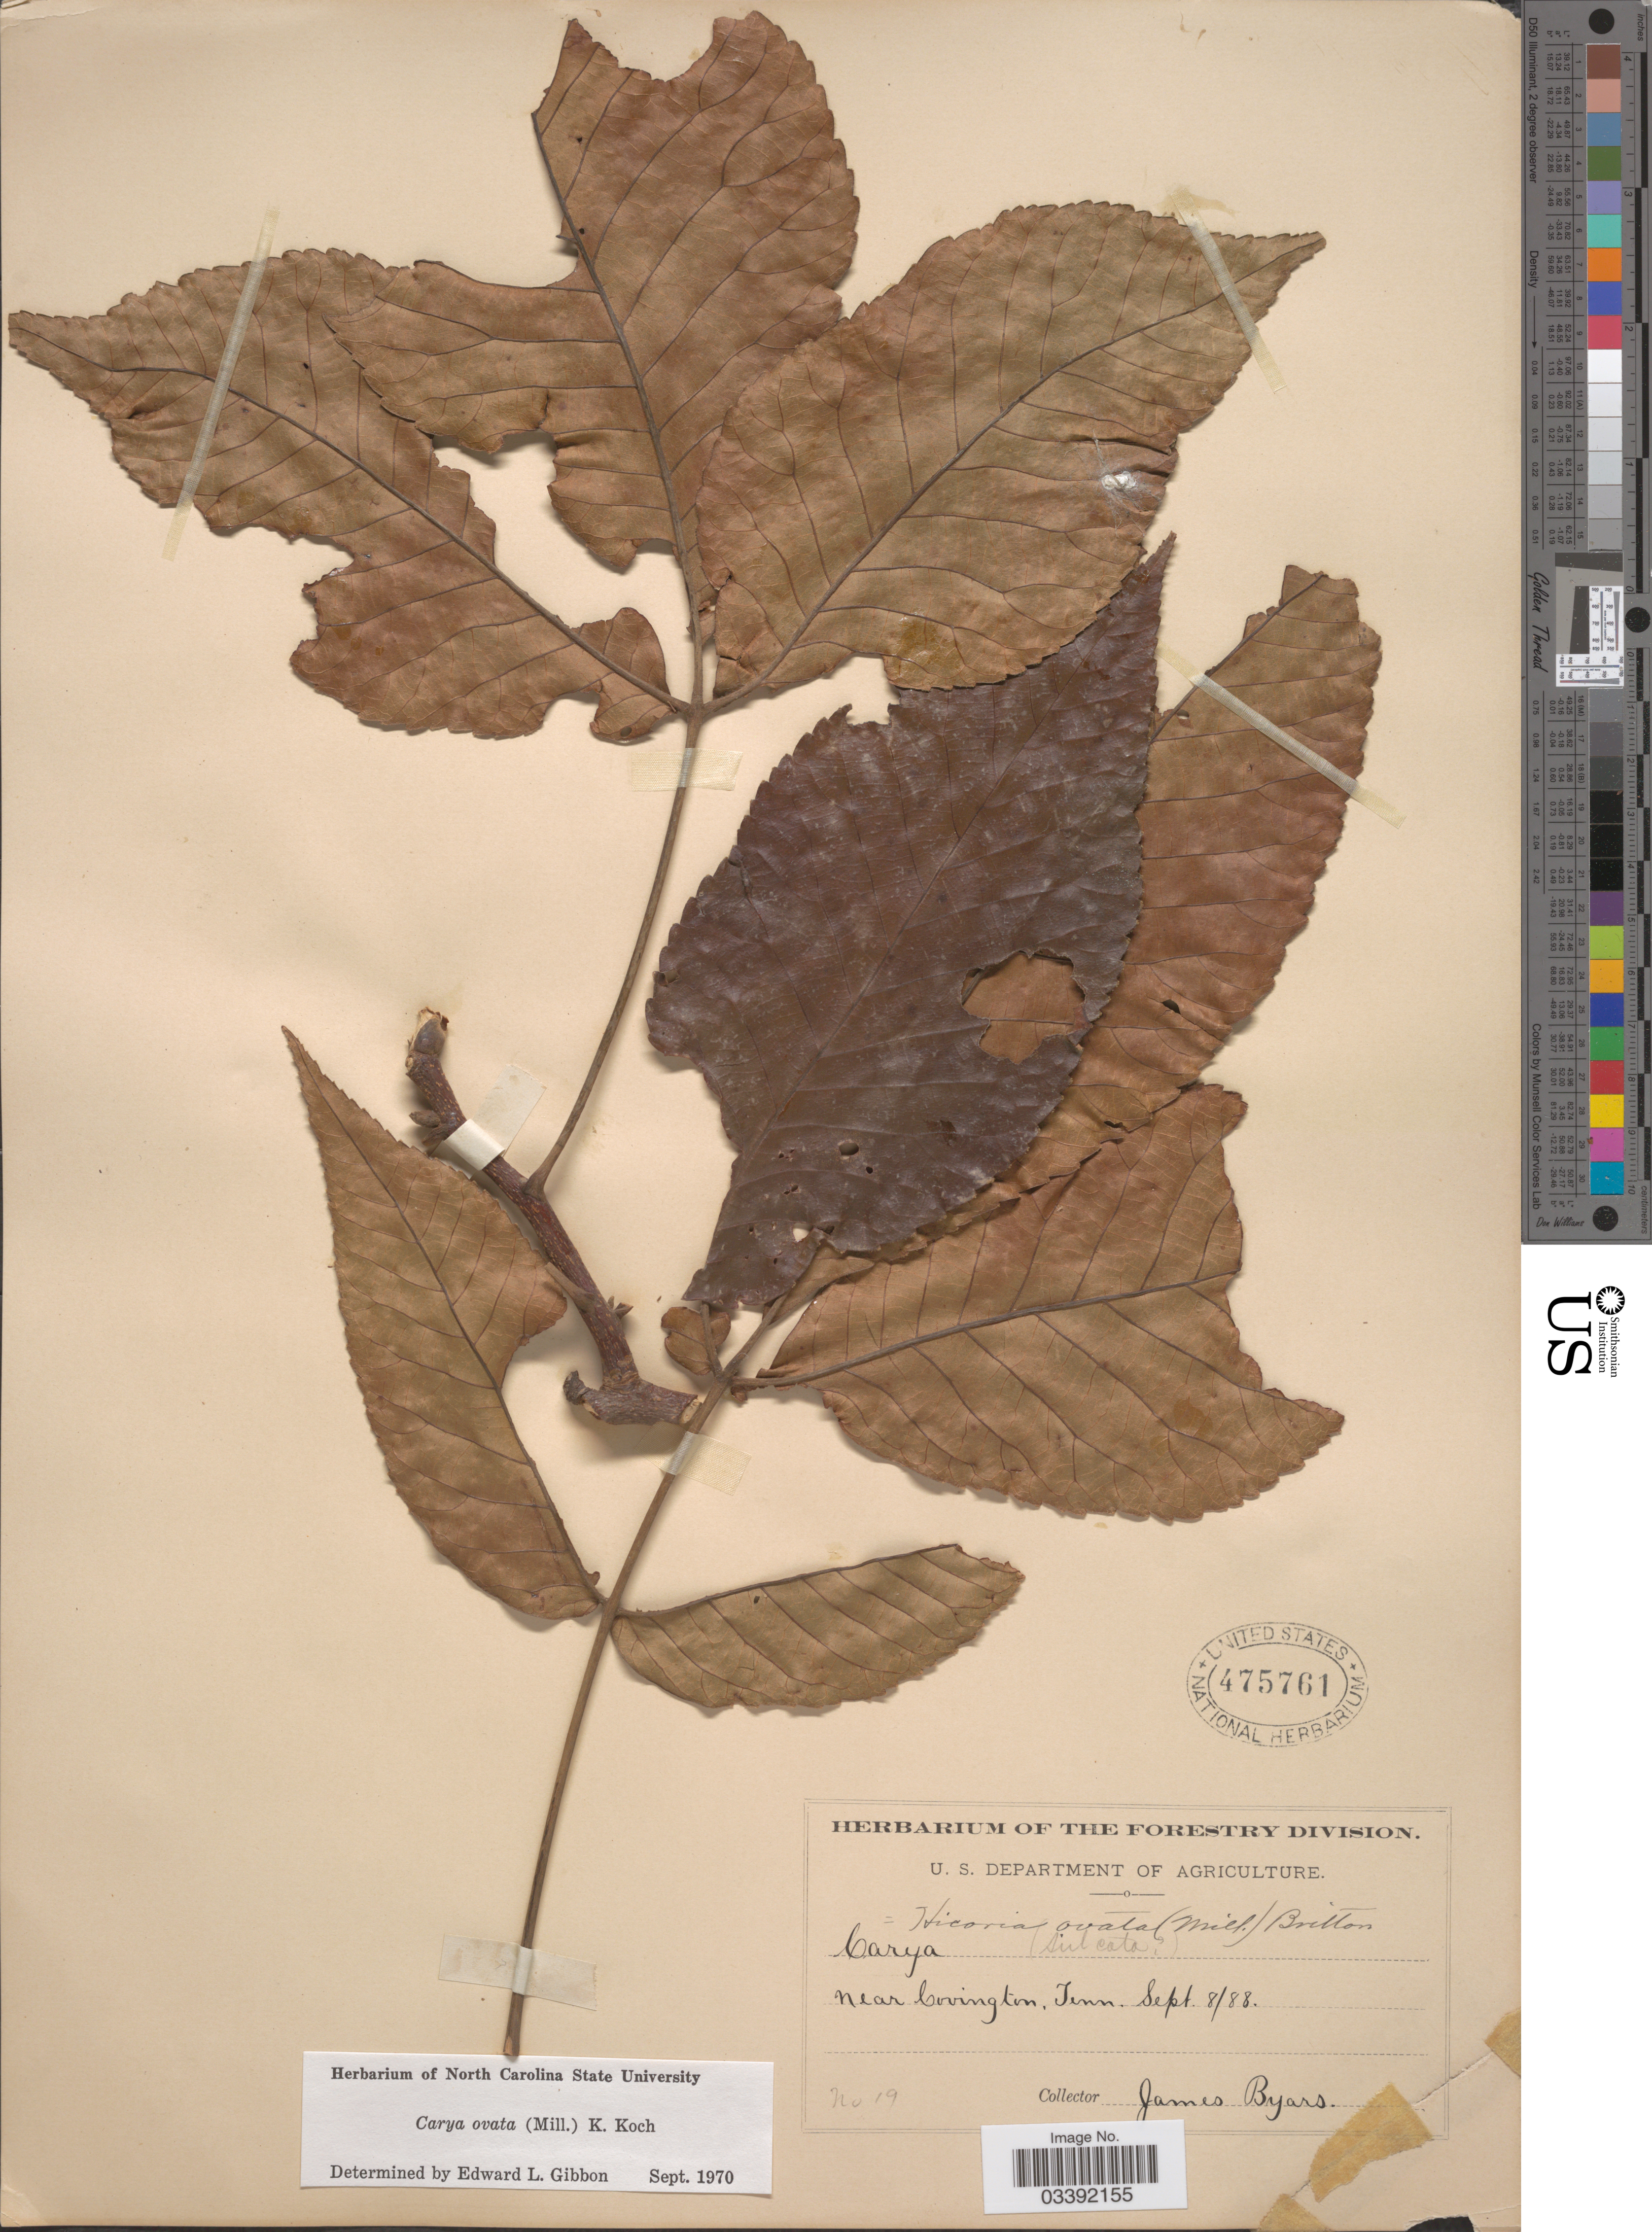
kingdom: Plantae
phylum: Tracheophyta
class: Magnoliopsida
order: Fagales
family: Juglandaceae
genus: Carya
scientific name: Carya ovata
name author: (Mill.) K. Koch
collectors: J. Byars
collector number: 19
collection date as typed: Transcribed d/m/y: 8/9/88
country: United States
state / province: Tennessee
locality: Near Covington.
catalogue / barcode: US 475761